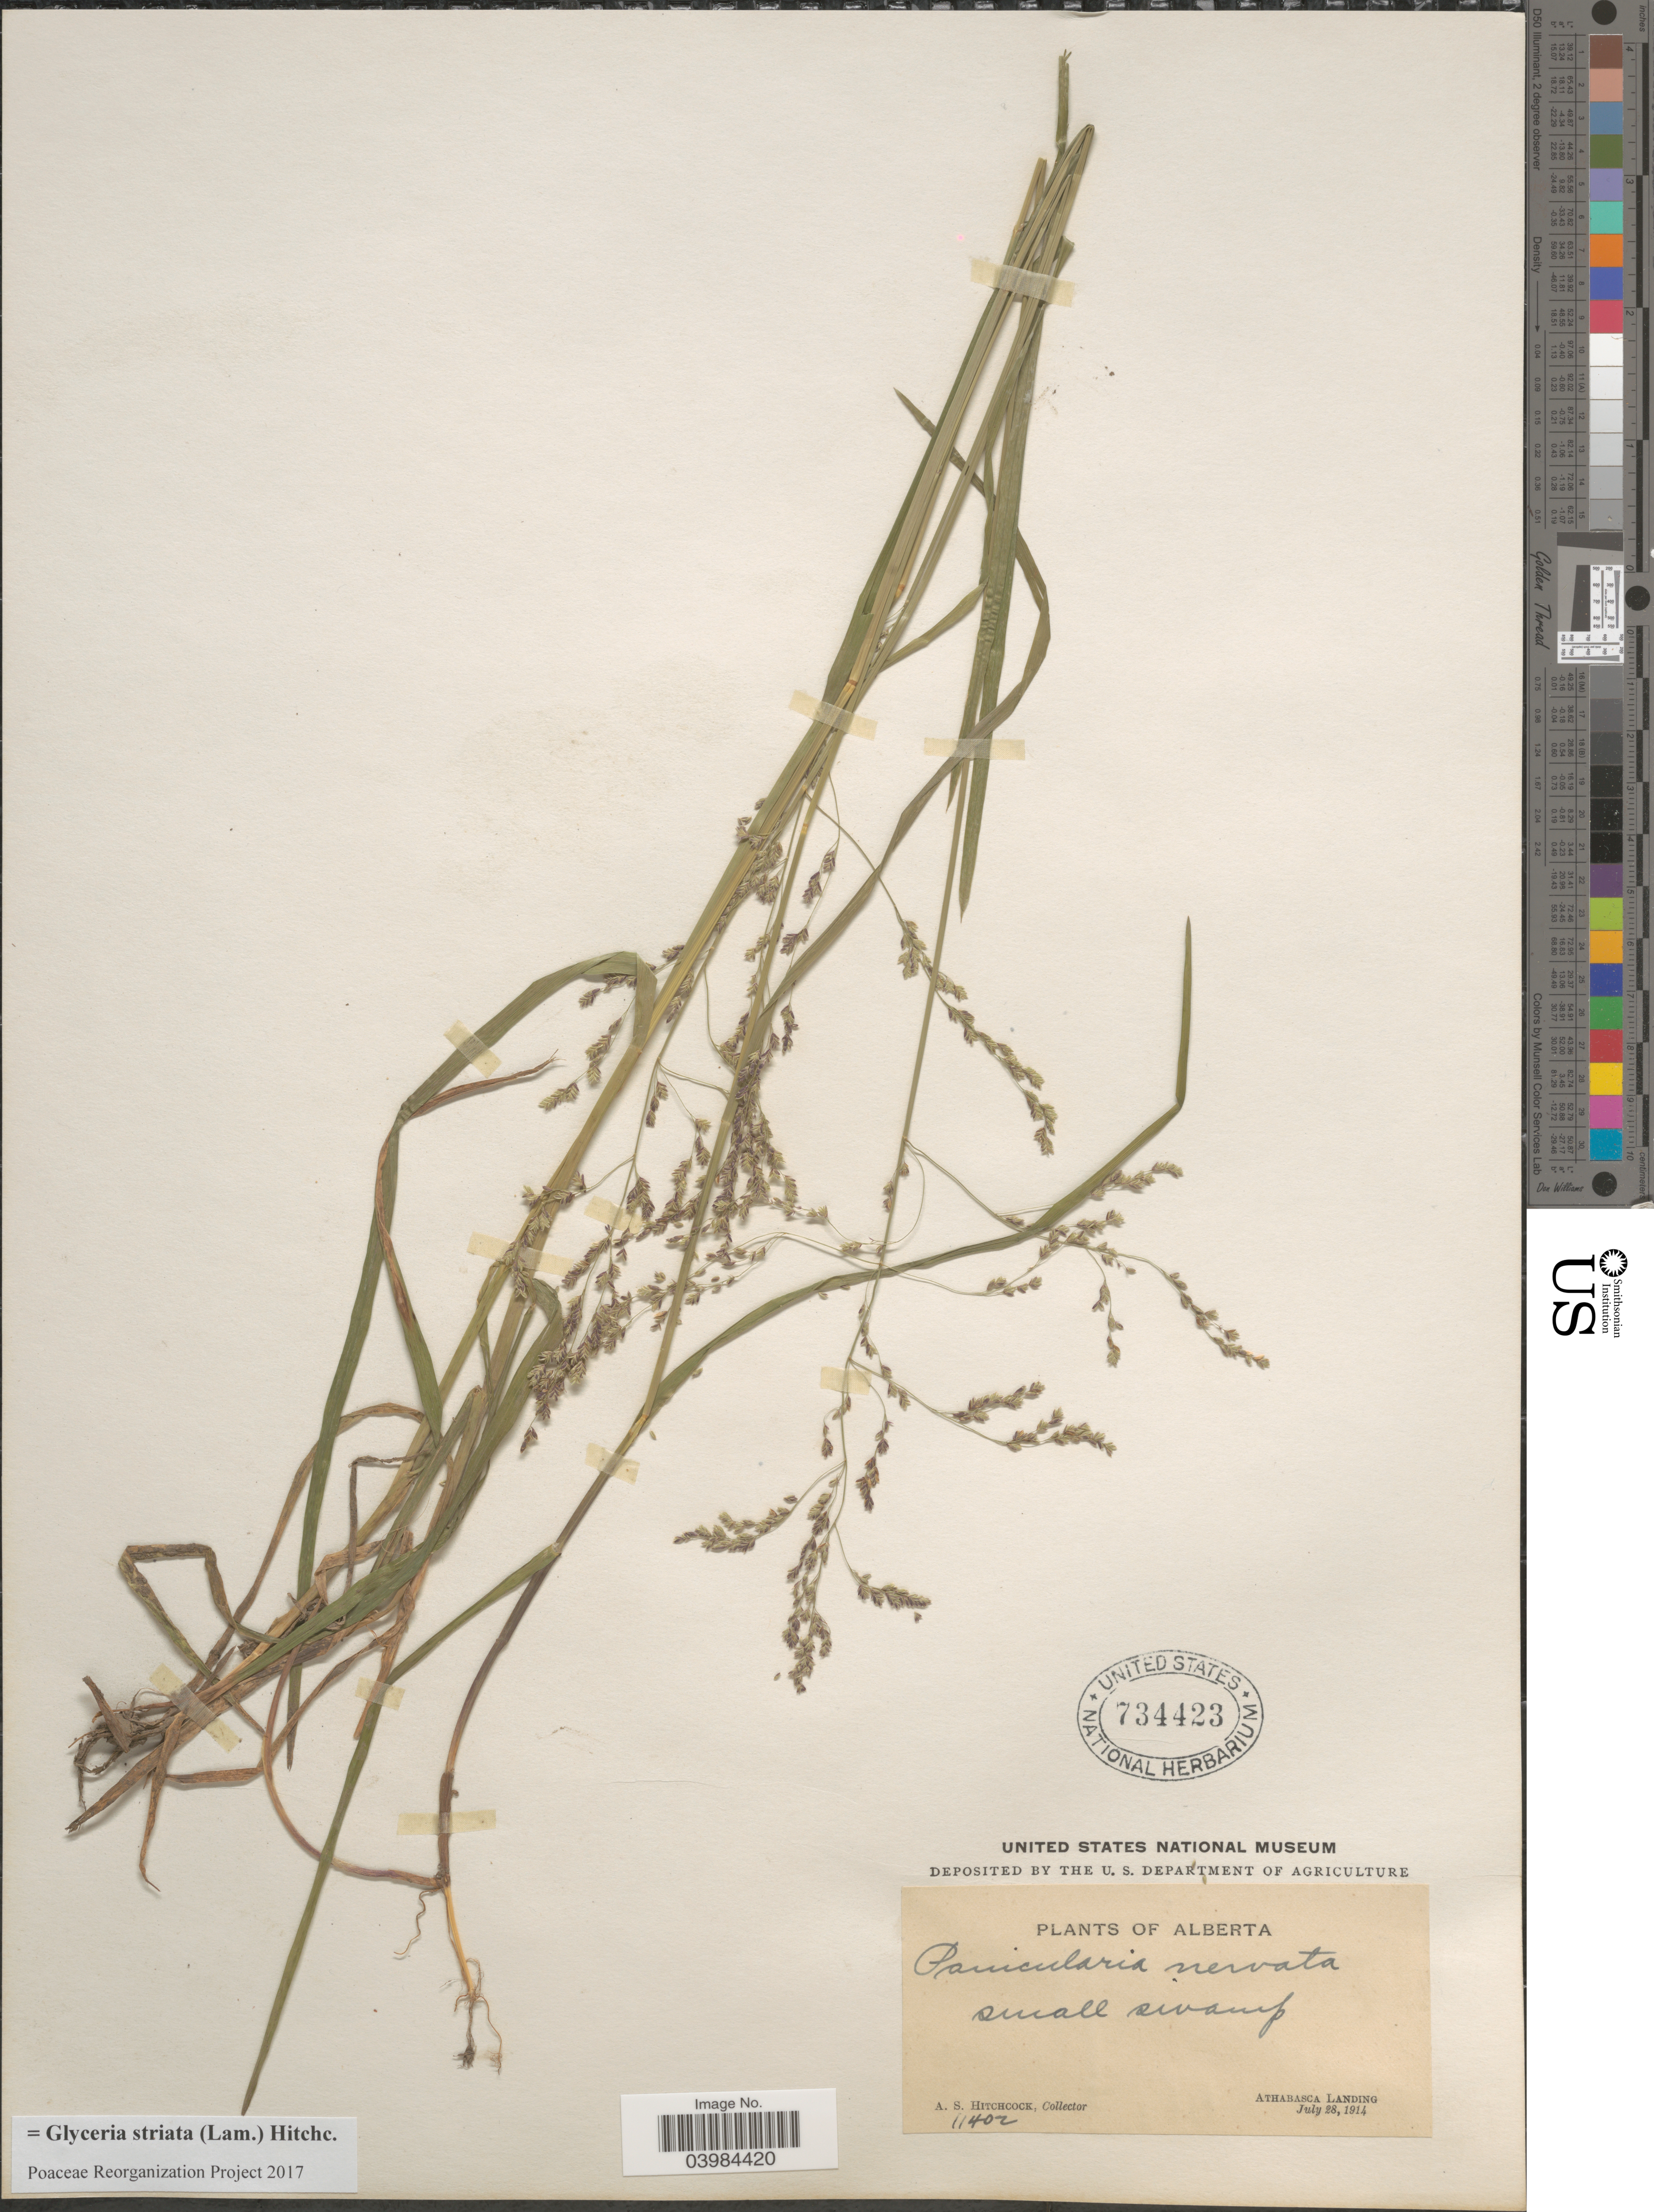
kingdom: Plantae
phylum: Tracheophyta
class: Liliopsida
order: Poales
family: Poaceae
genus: Glyceria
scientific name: Glyceria striata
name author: (Lam.) Hitchc.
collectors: A. S. Hitchcock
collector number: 11402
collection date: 1914-07-28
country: Canada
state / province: Alberta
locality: Athabasca Landing.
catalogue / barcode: US 734423